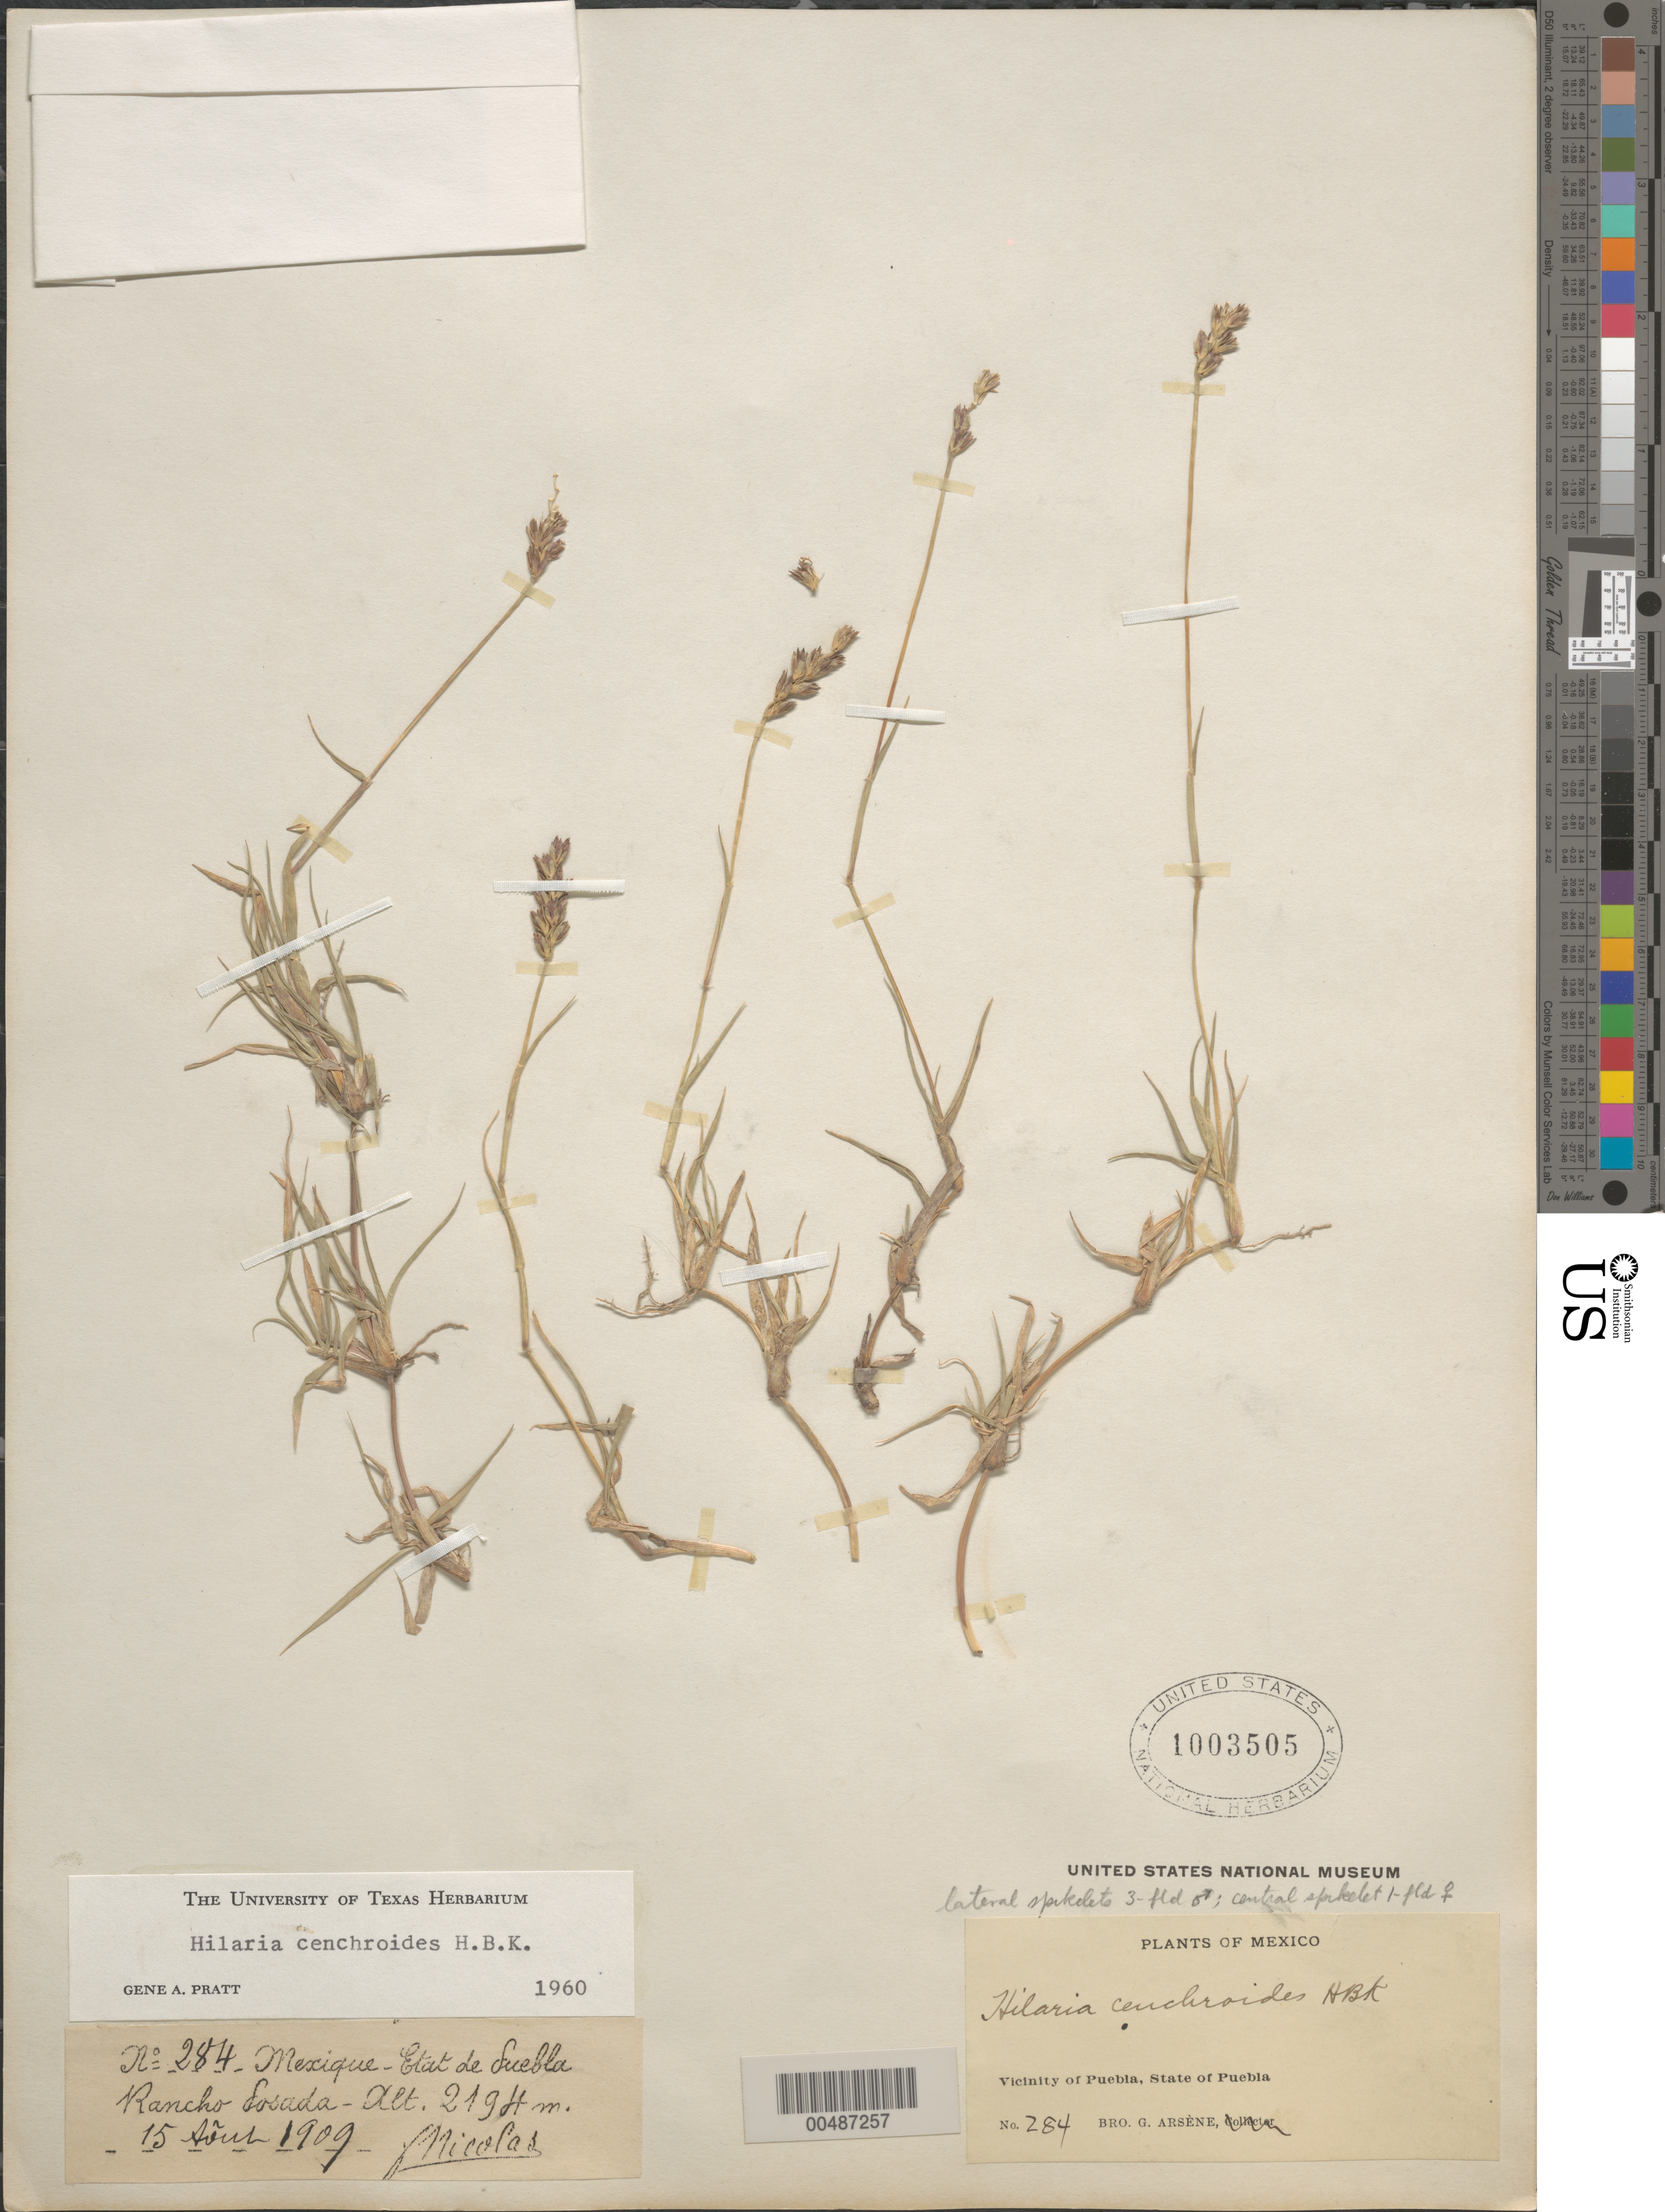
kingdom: Plantae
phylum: Tracheophyta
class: Liliopsida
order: Poales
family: Poaceae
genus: Hilaria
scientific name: Hilaria cenchroides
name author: Kunth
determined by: Pratt, G. A.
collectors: F. Nicolas & Bro. G. Arsène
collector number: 284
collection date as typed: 15 Aug 1909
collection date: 1909-08-15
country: Mexico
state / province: Puebla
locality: Rancho Posada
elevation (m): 2194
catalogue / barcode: US 1003505